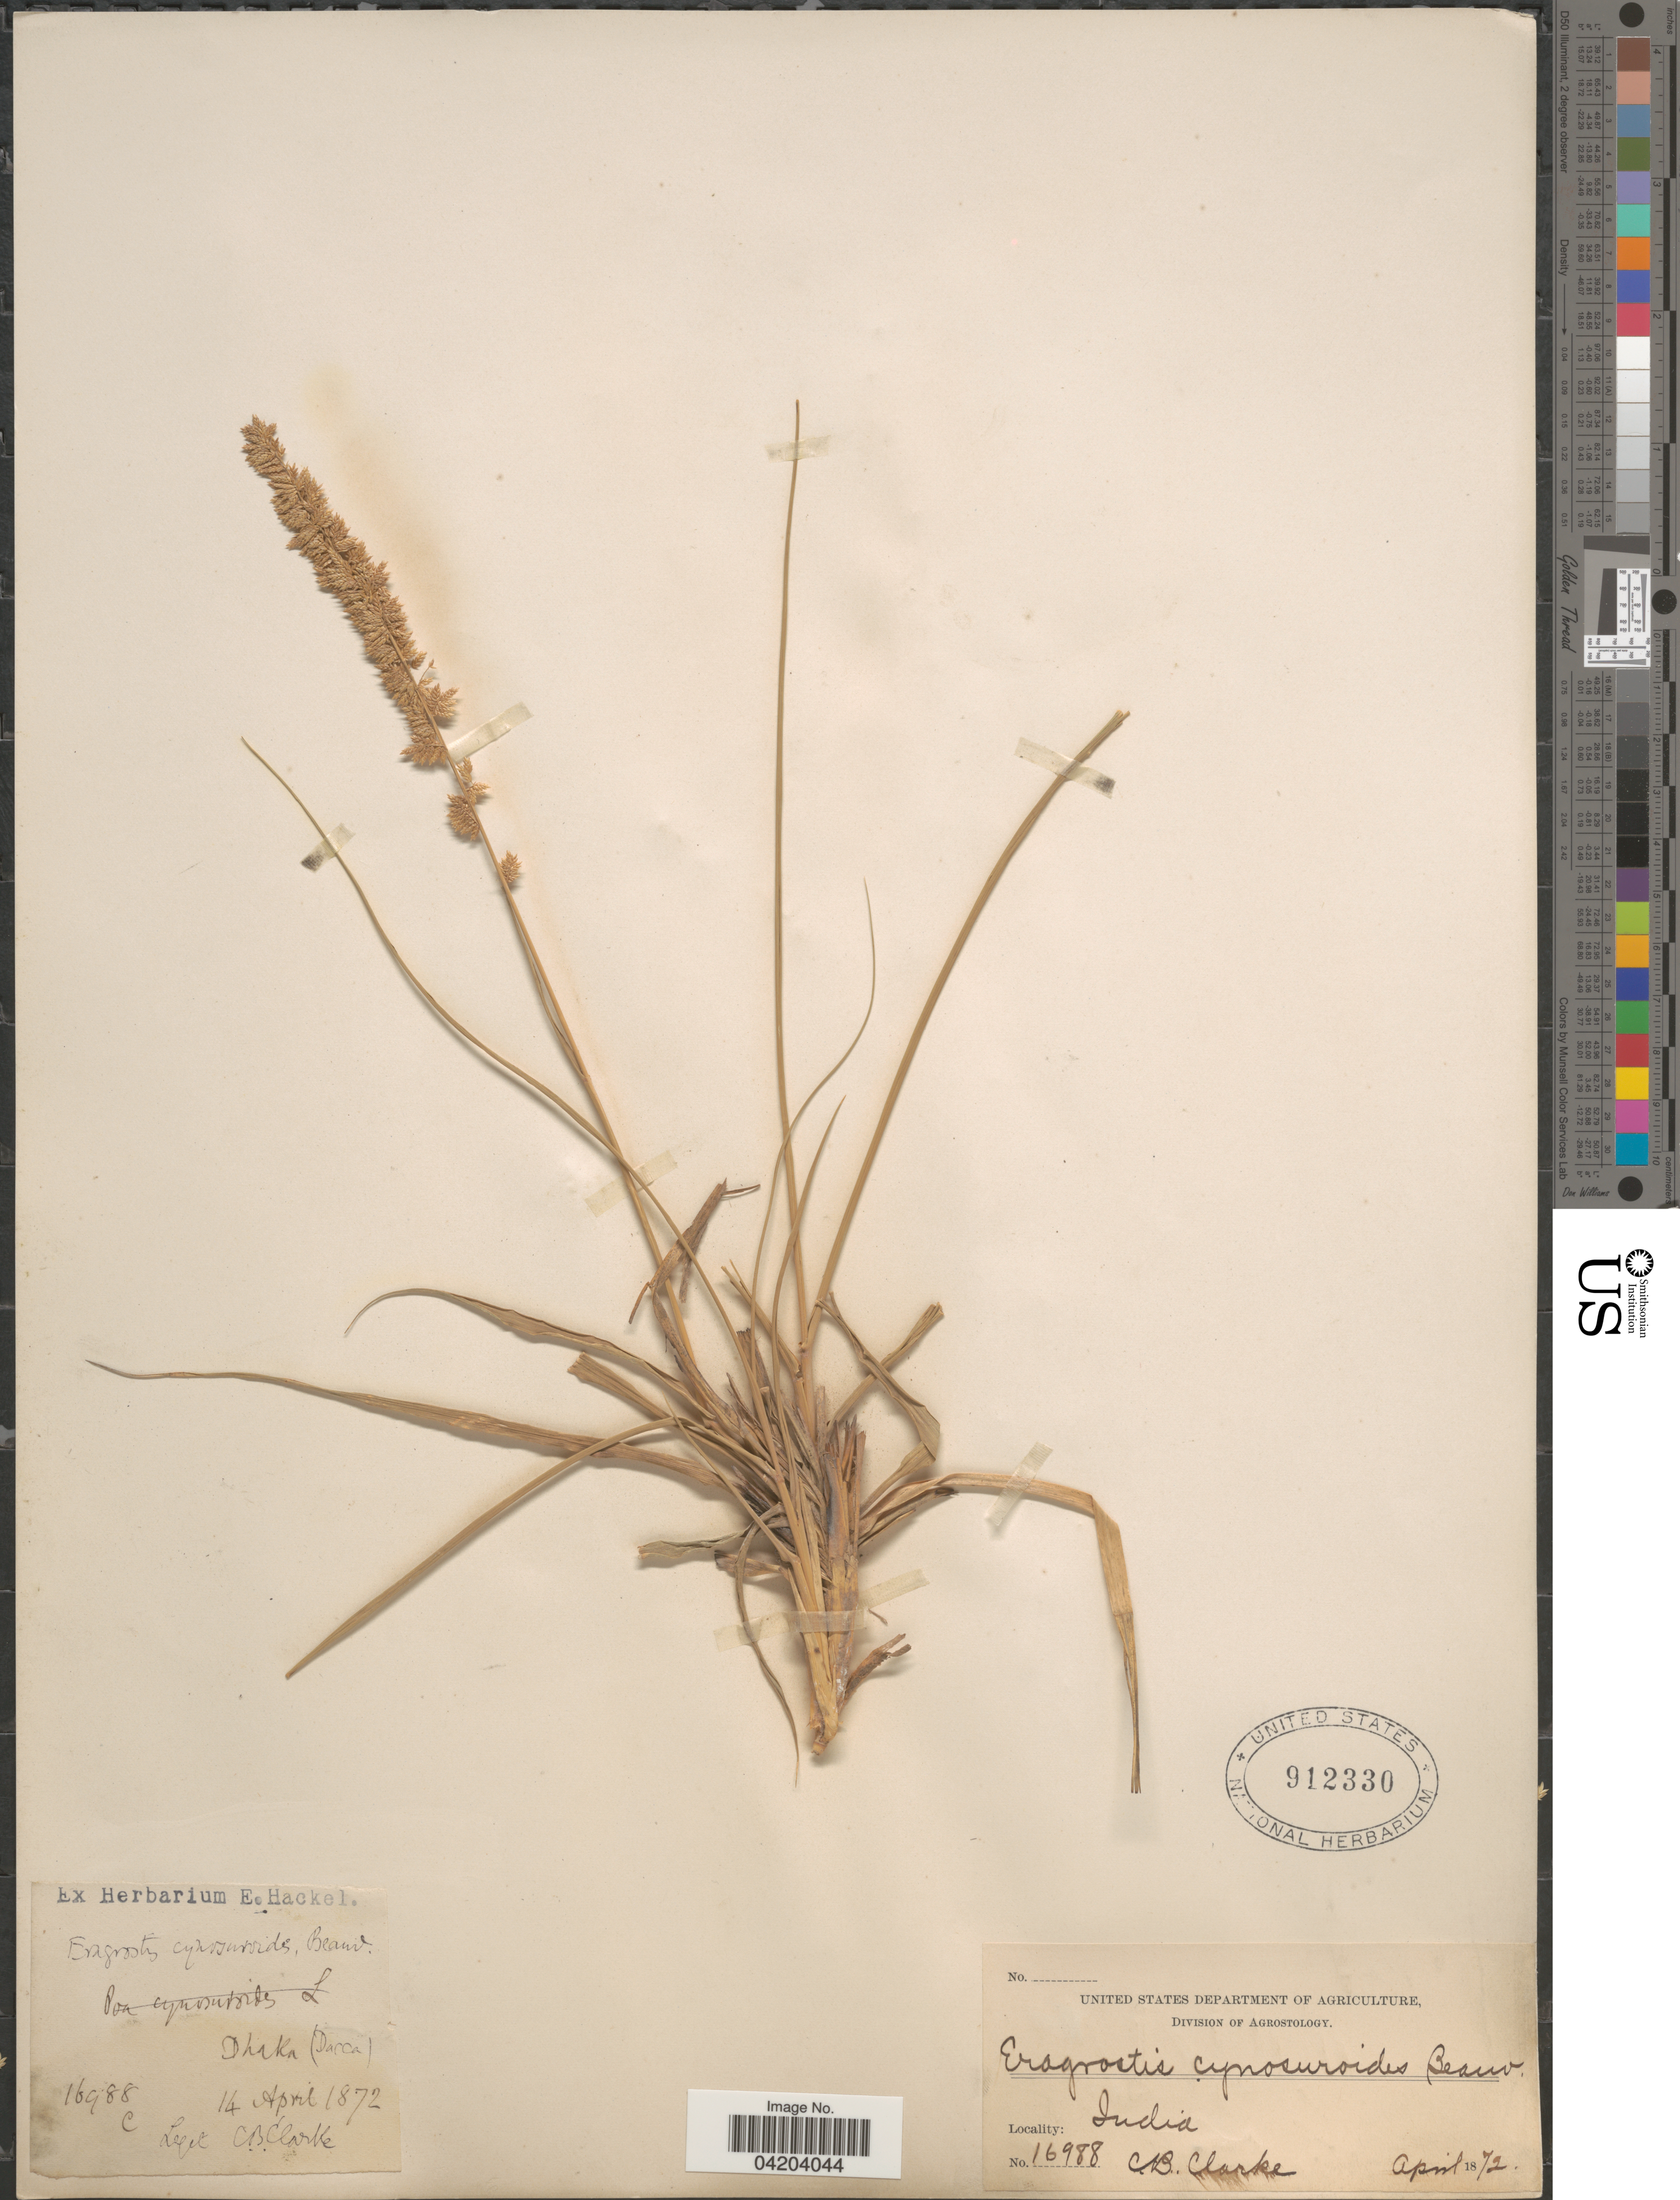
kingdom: Plantae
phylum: Tracheophyta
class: Liliopsida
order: Poales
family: Poaceae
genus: Desmostachya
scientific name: Desmostachya bipinnata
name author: (L.) Stapf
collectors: C. B. Clarke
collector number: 16988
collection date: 1872-04-14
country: Bangladesh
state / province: Dhaka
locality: (Dacca).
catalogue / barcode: US 912330